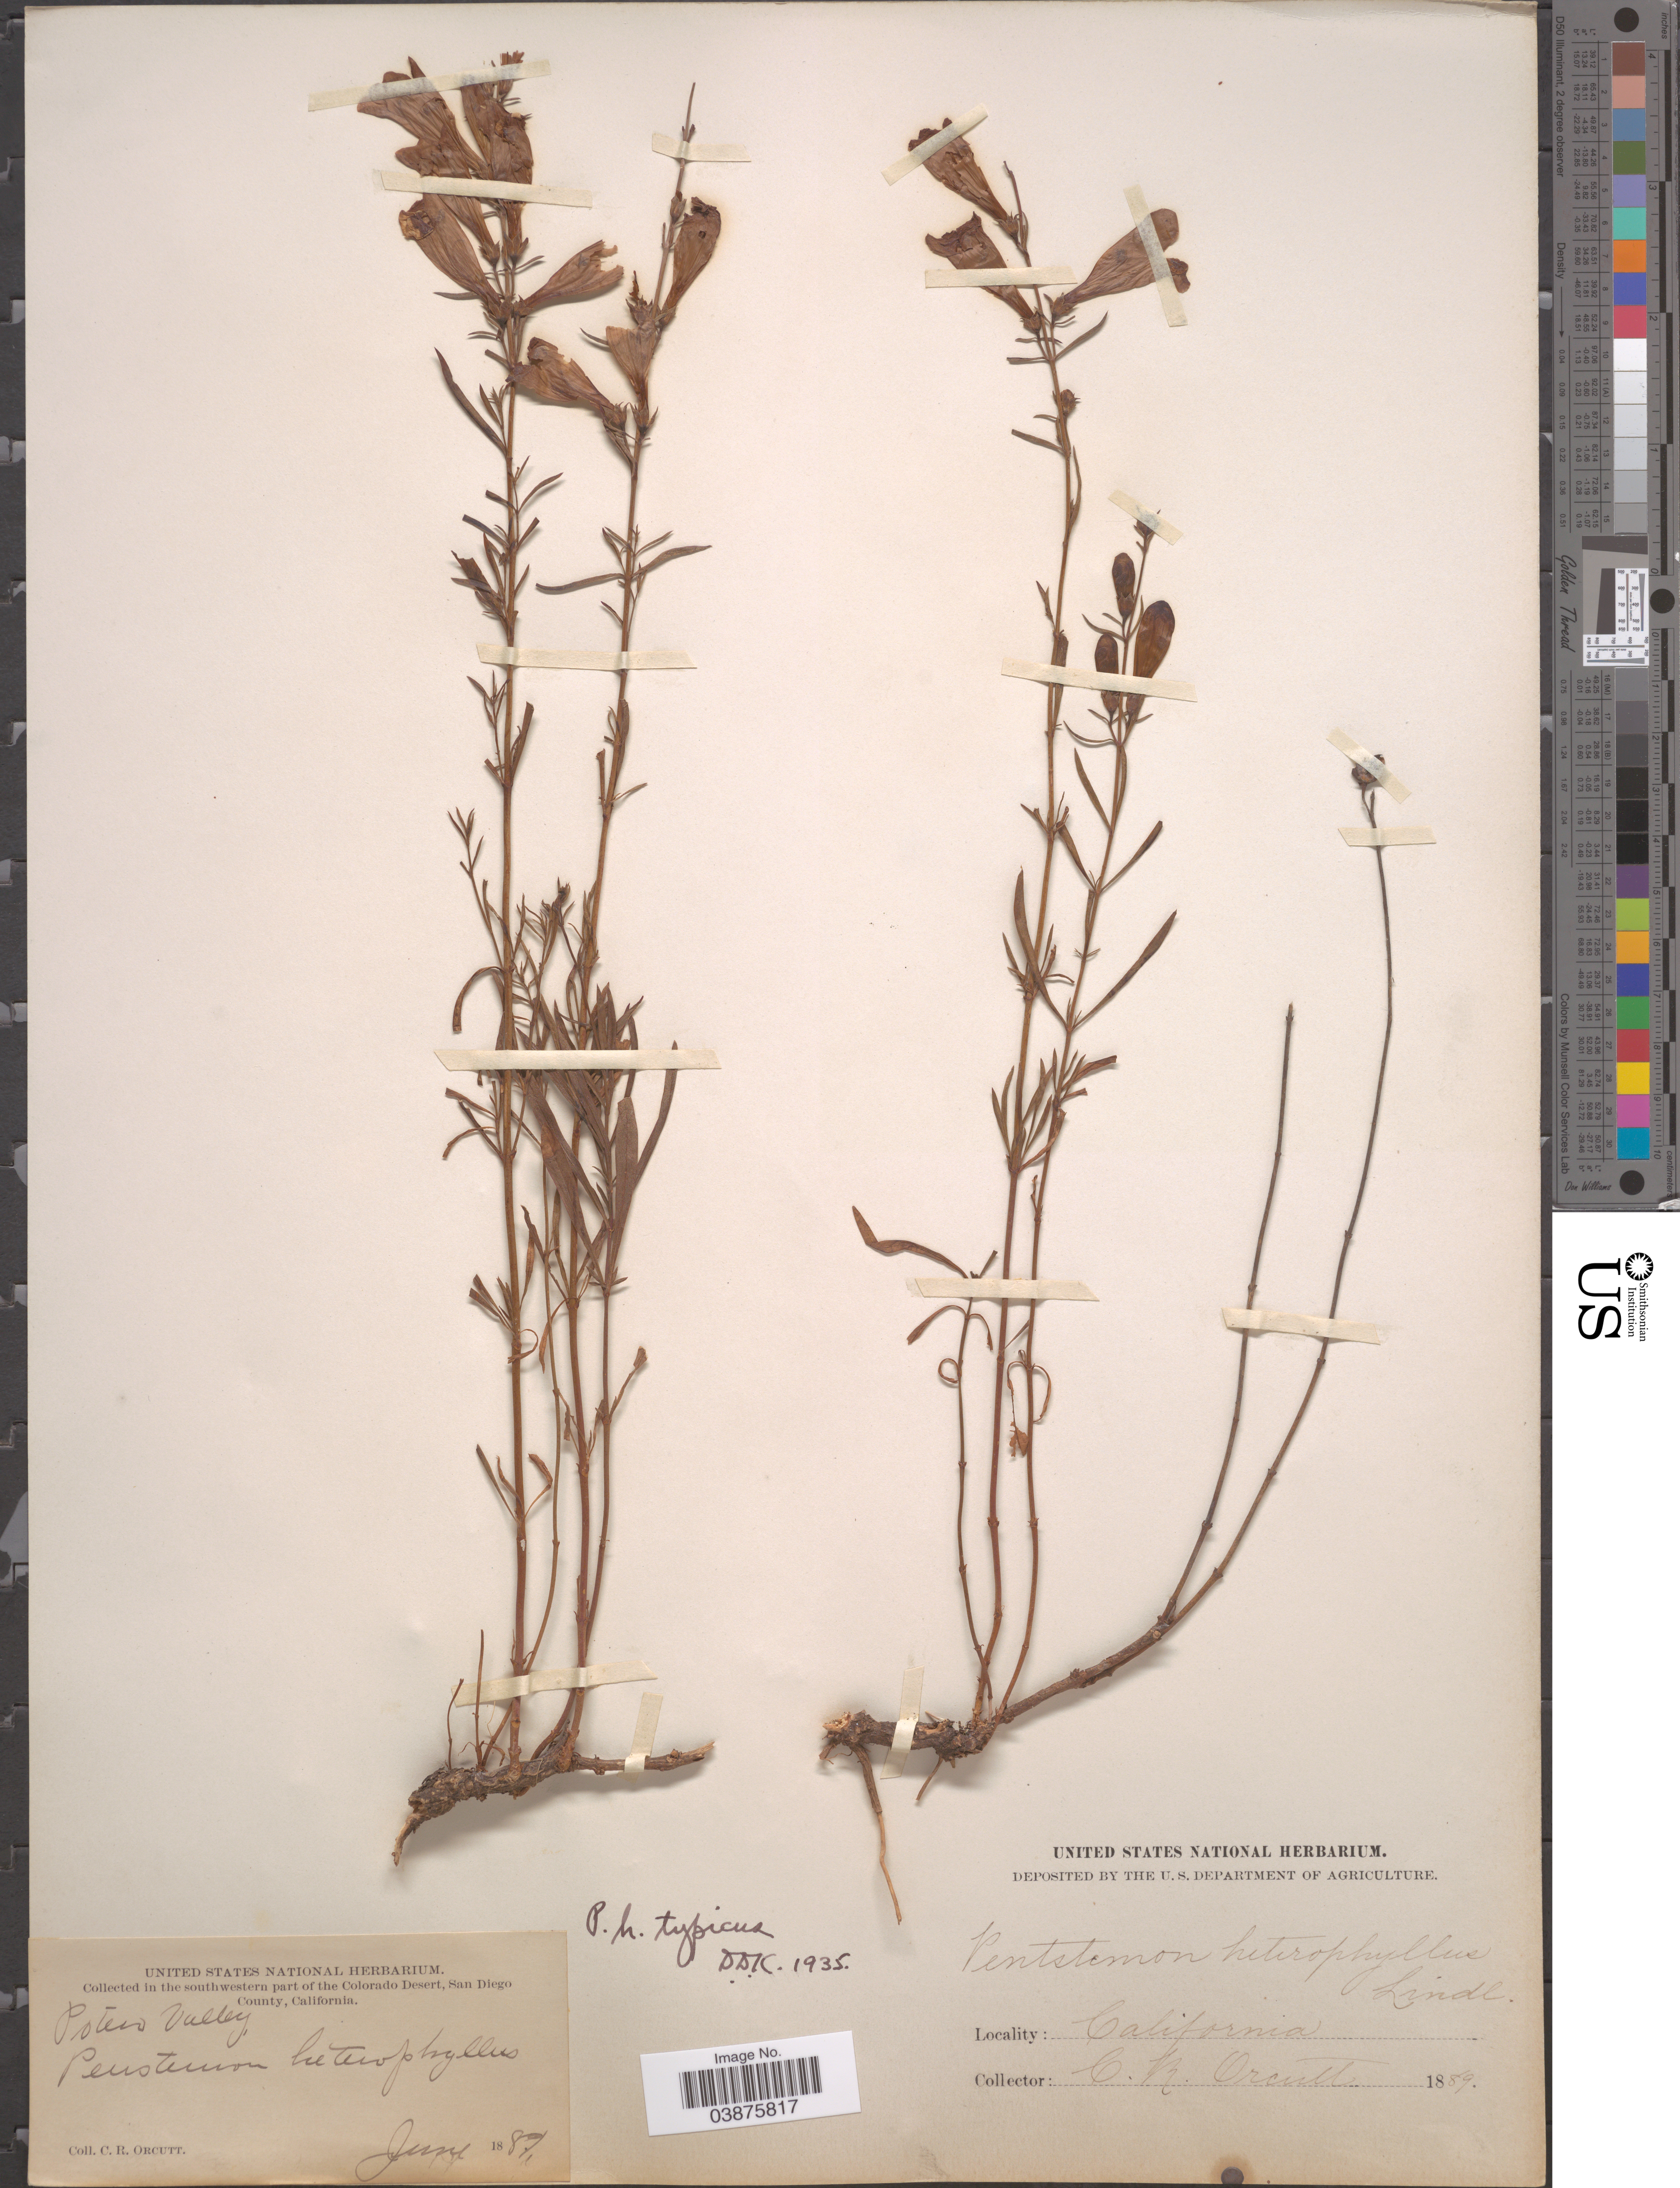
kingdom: Plantae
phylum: Tracheophyta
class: Magnoliopsida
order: Lamiales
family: Plantaginaceae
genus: Penstemon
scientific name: Penstemon heterophyllus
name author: Lindl.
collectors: C. R. Orcutt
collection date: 1889-06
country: United States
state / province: California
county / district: San Diego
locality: Southwestern part of the Colorado Desert, San Diego County.